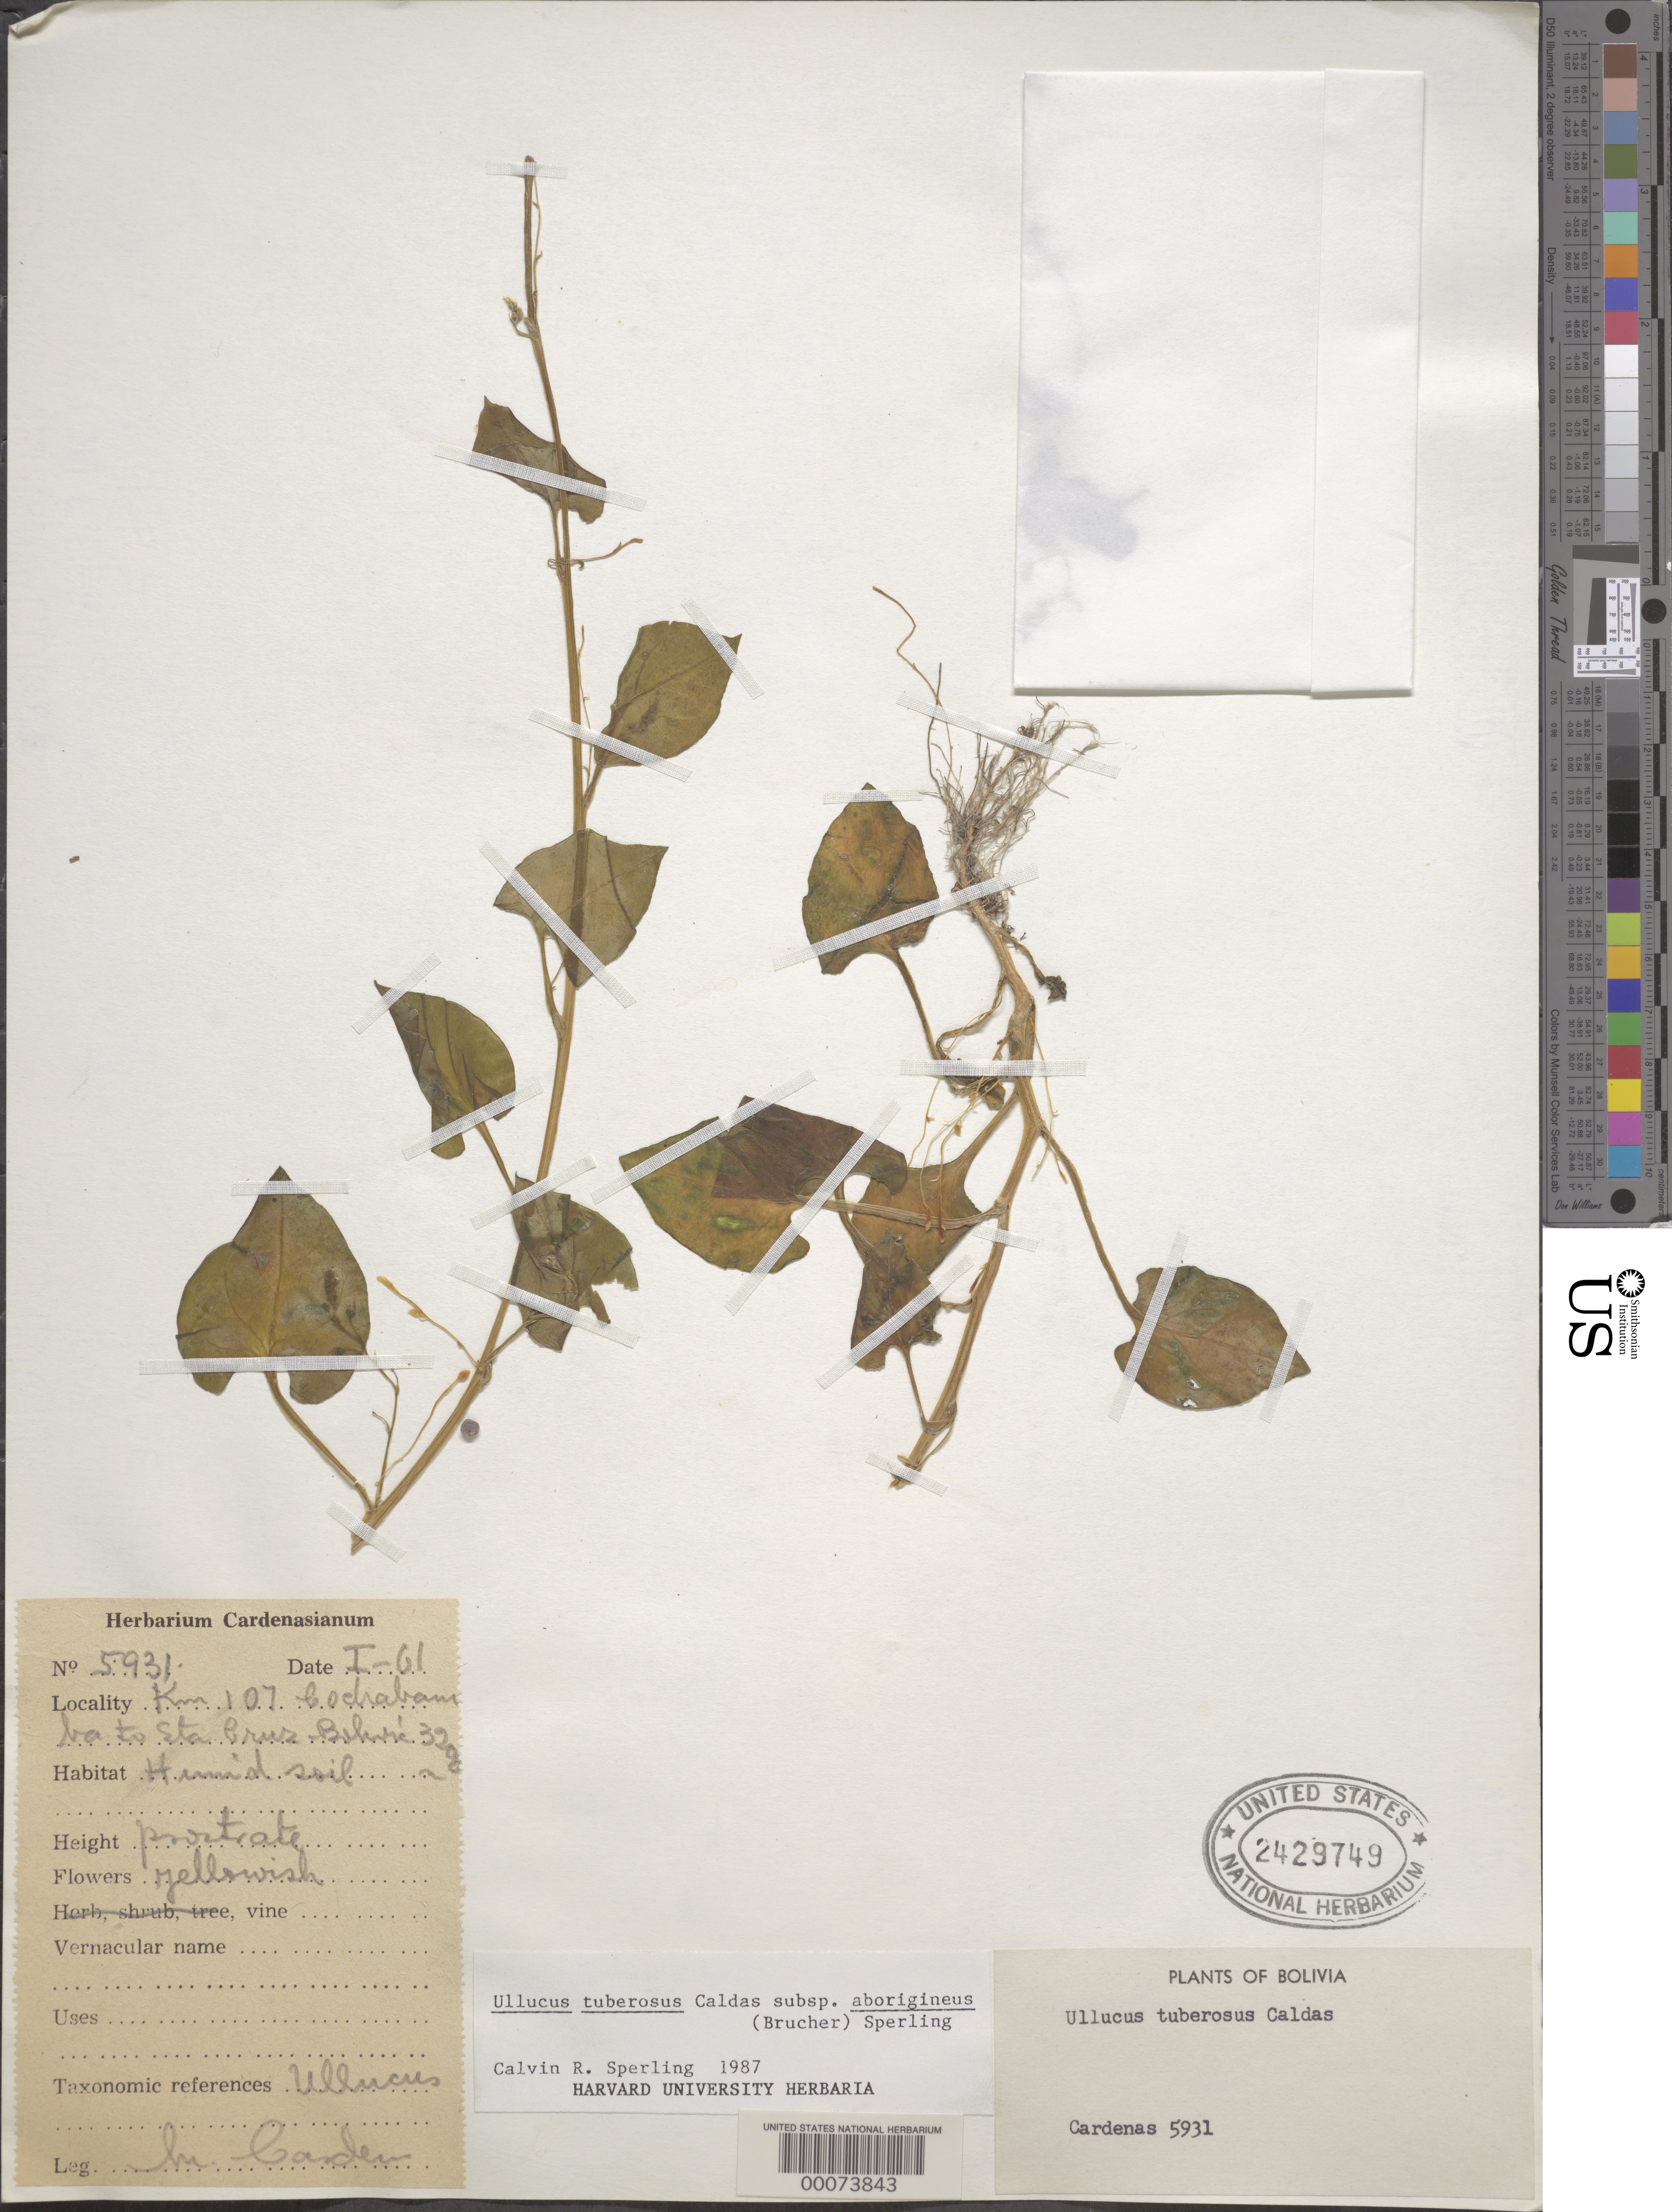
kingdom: Plantae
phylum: Tracheophyta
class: Magnoliopsida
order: Caryophyllales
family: Basellaceae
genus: Ullucus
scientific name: Ullucus tuberosus subsp. aborigineus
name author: (Brucher) Sperling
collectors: M. Cárdenas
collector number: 5931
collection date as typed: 01 Jan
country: Bolivia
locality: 107 km Cochabamba to Santa Cruz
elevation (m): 3200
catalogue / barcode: US 2429749